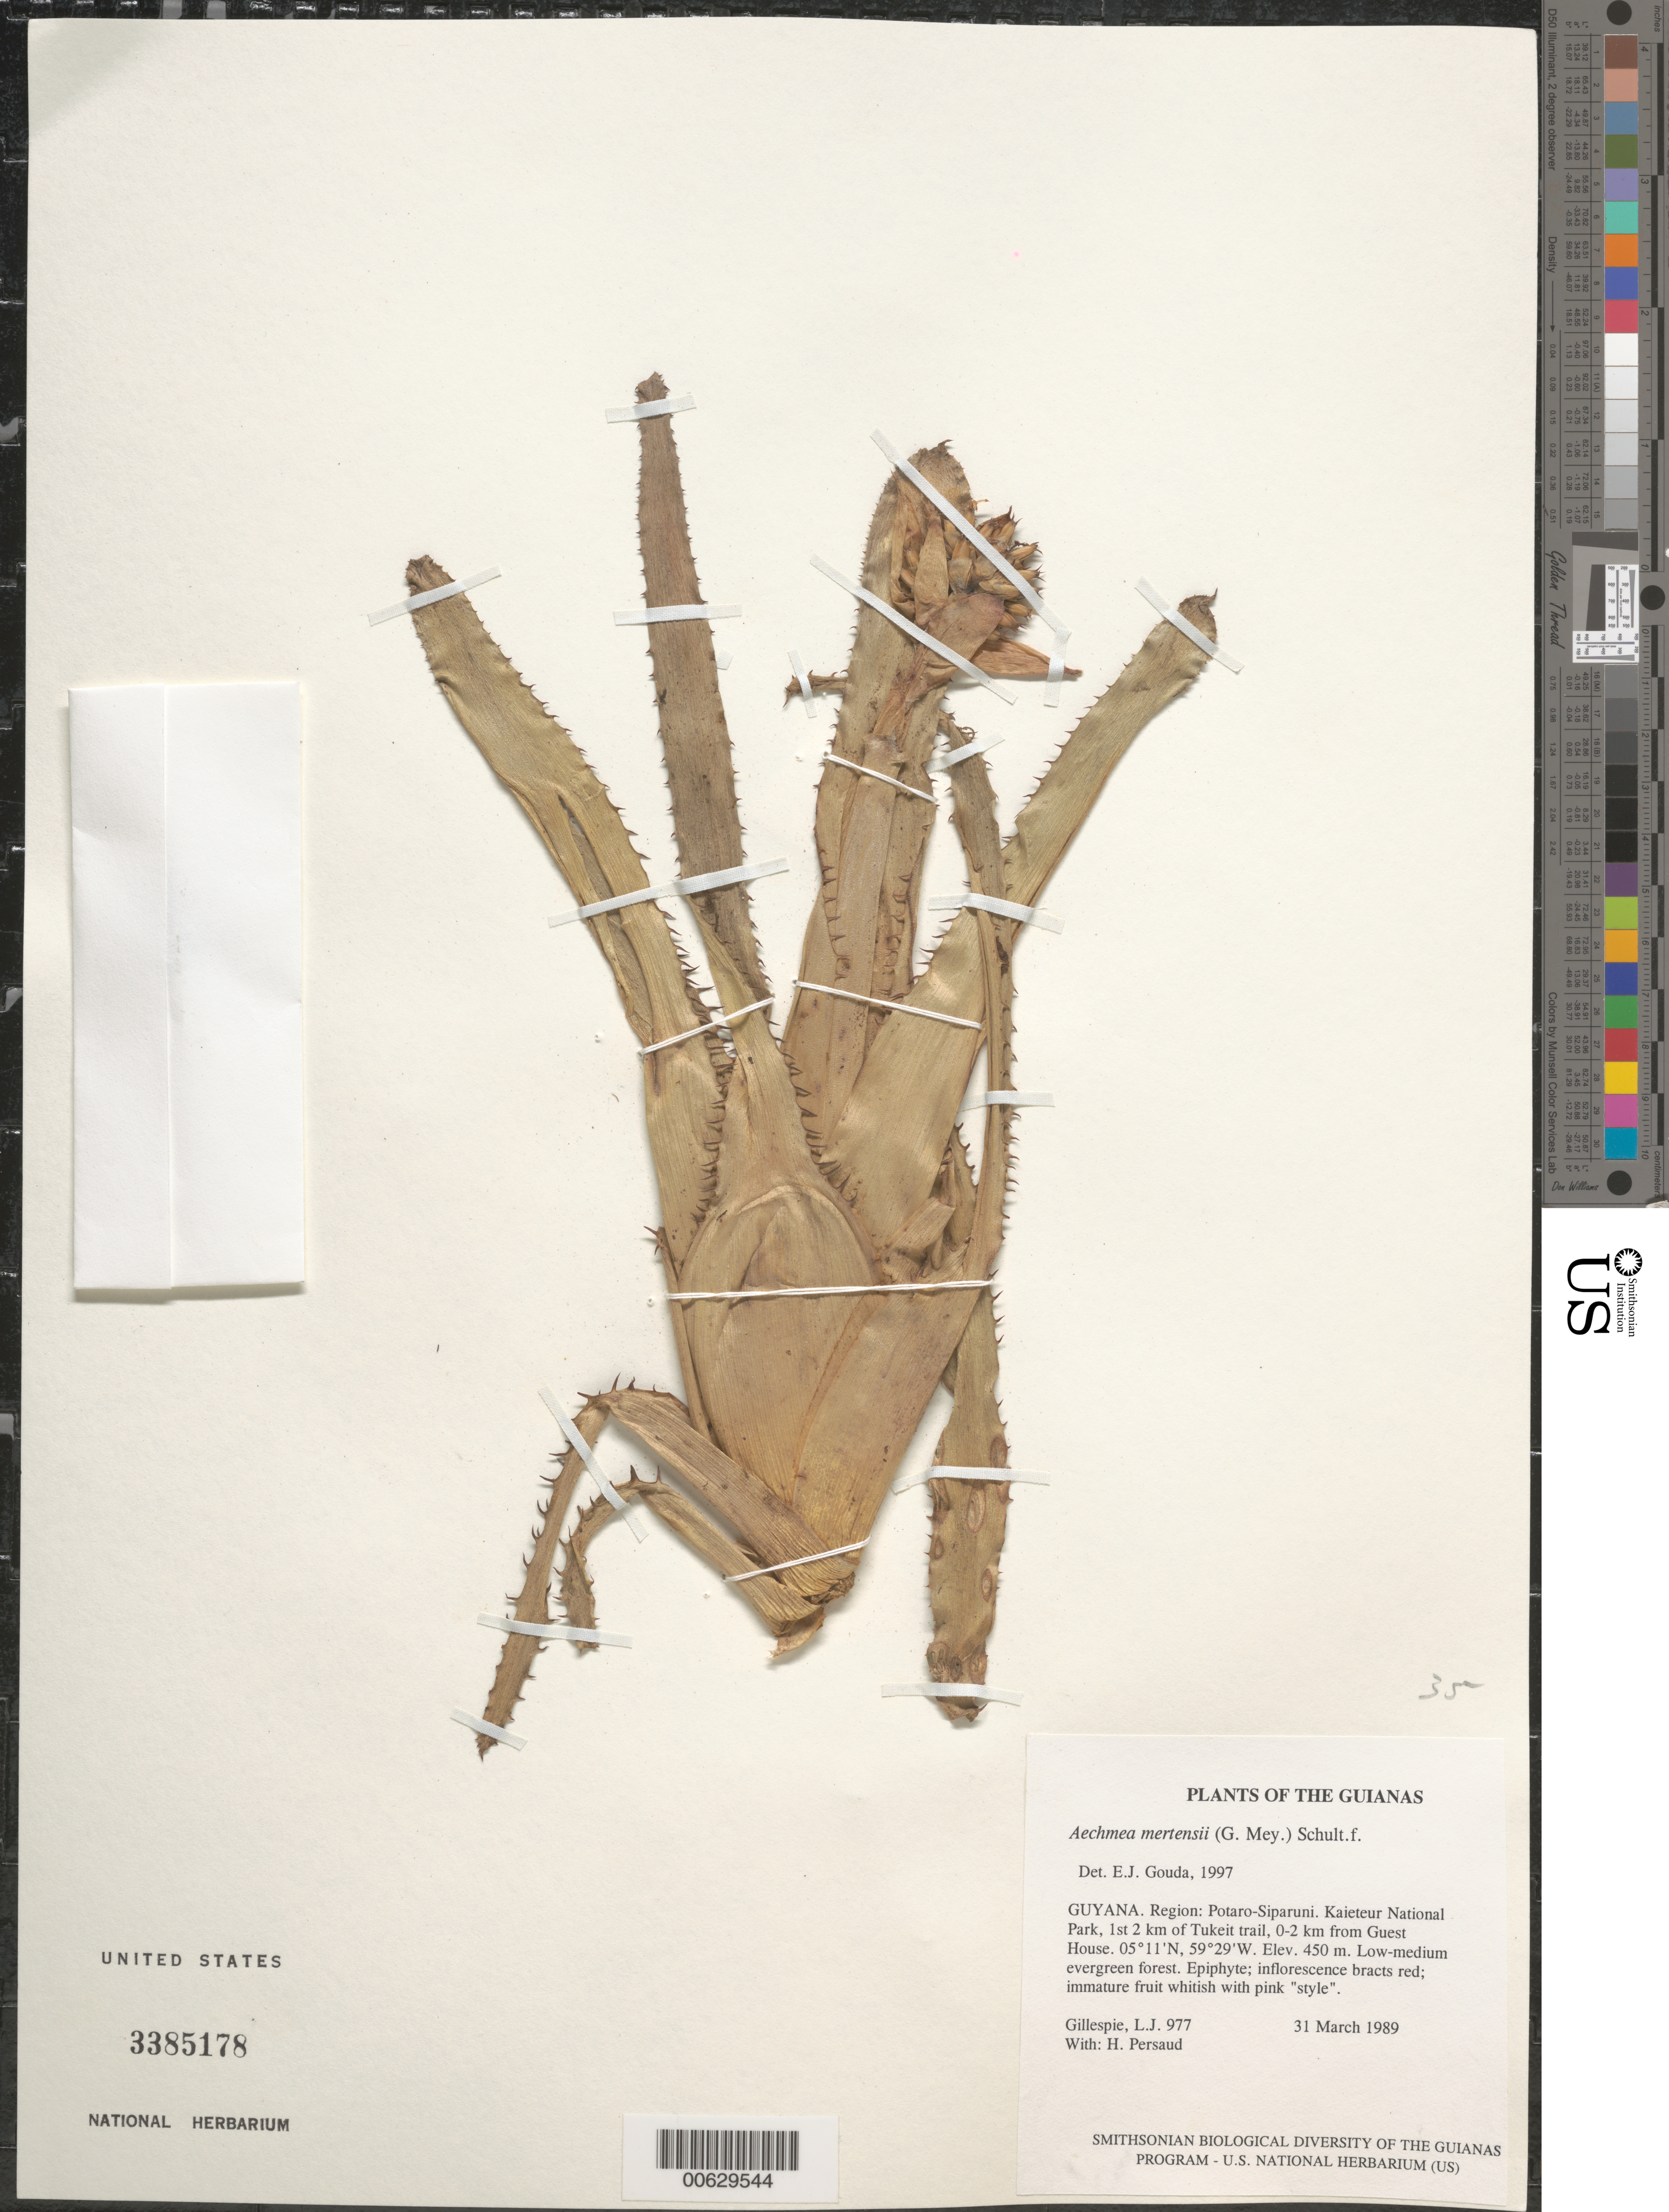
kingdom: Plantae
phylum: Tracheophyta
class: Liliopsida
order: Poales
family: Bromeliaceae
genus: Aechmea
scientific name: Aechmea mertensii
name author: (G. Mey.) Schult. & Schult. f.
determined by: Gouda, E. J.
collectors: L. J. Gillespie & H. Persaud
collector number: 977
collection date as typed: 31 March 1989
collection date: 1989-03-31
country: Guyana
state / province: Potaro-Siparuni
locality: Kaieteur National Park, 1st 2 km of Tukeit trail, 0-2 km from Guest House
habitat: Low-medium evergreen forest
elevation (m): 450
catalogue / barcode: US 3385178